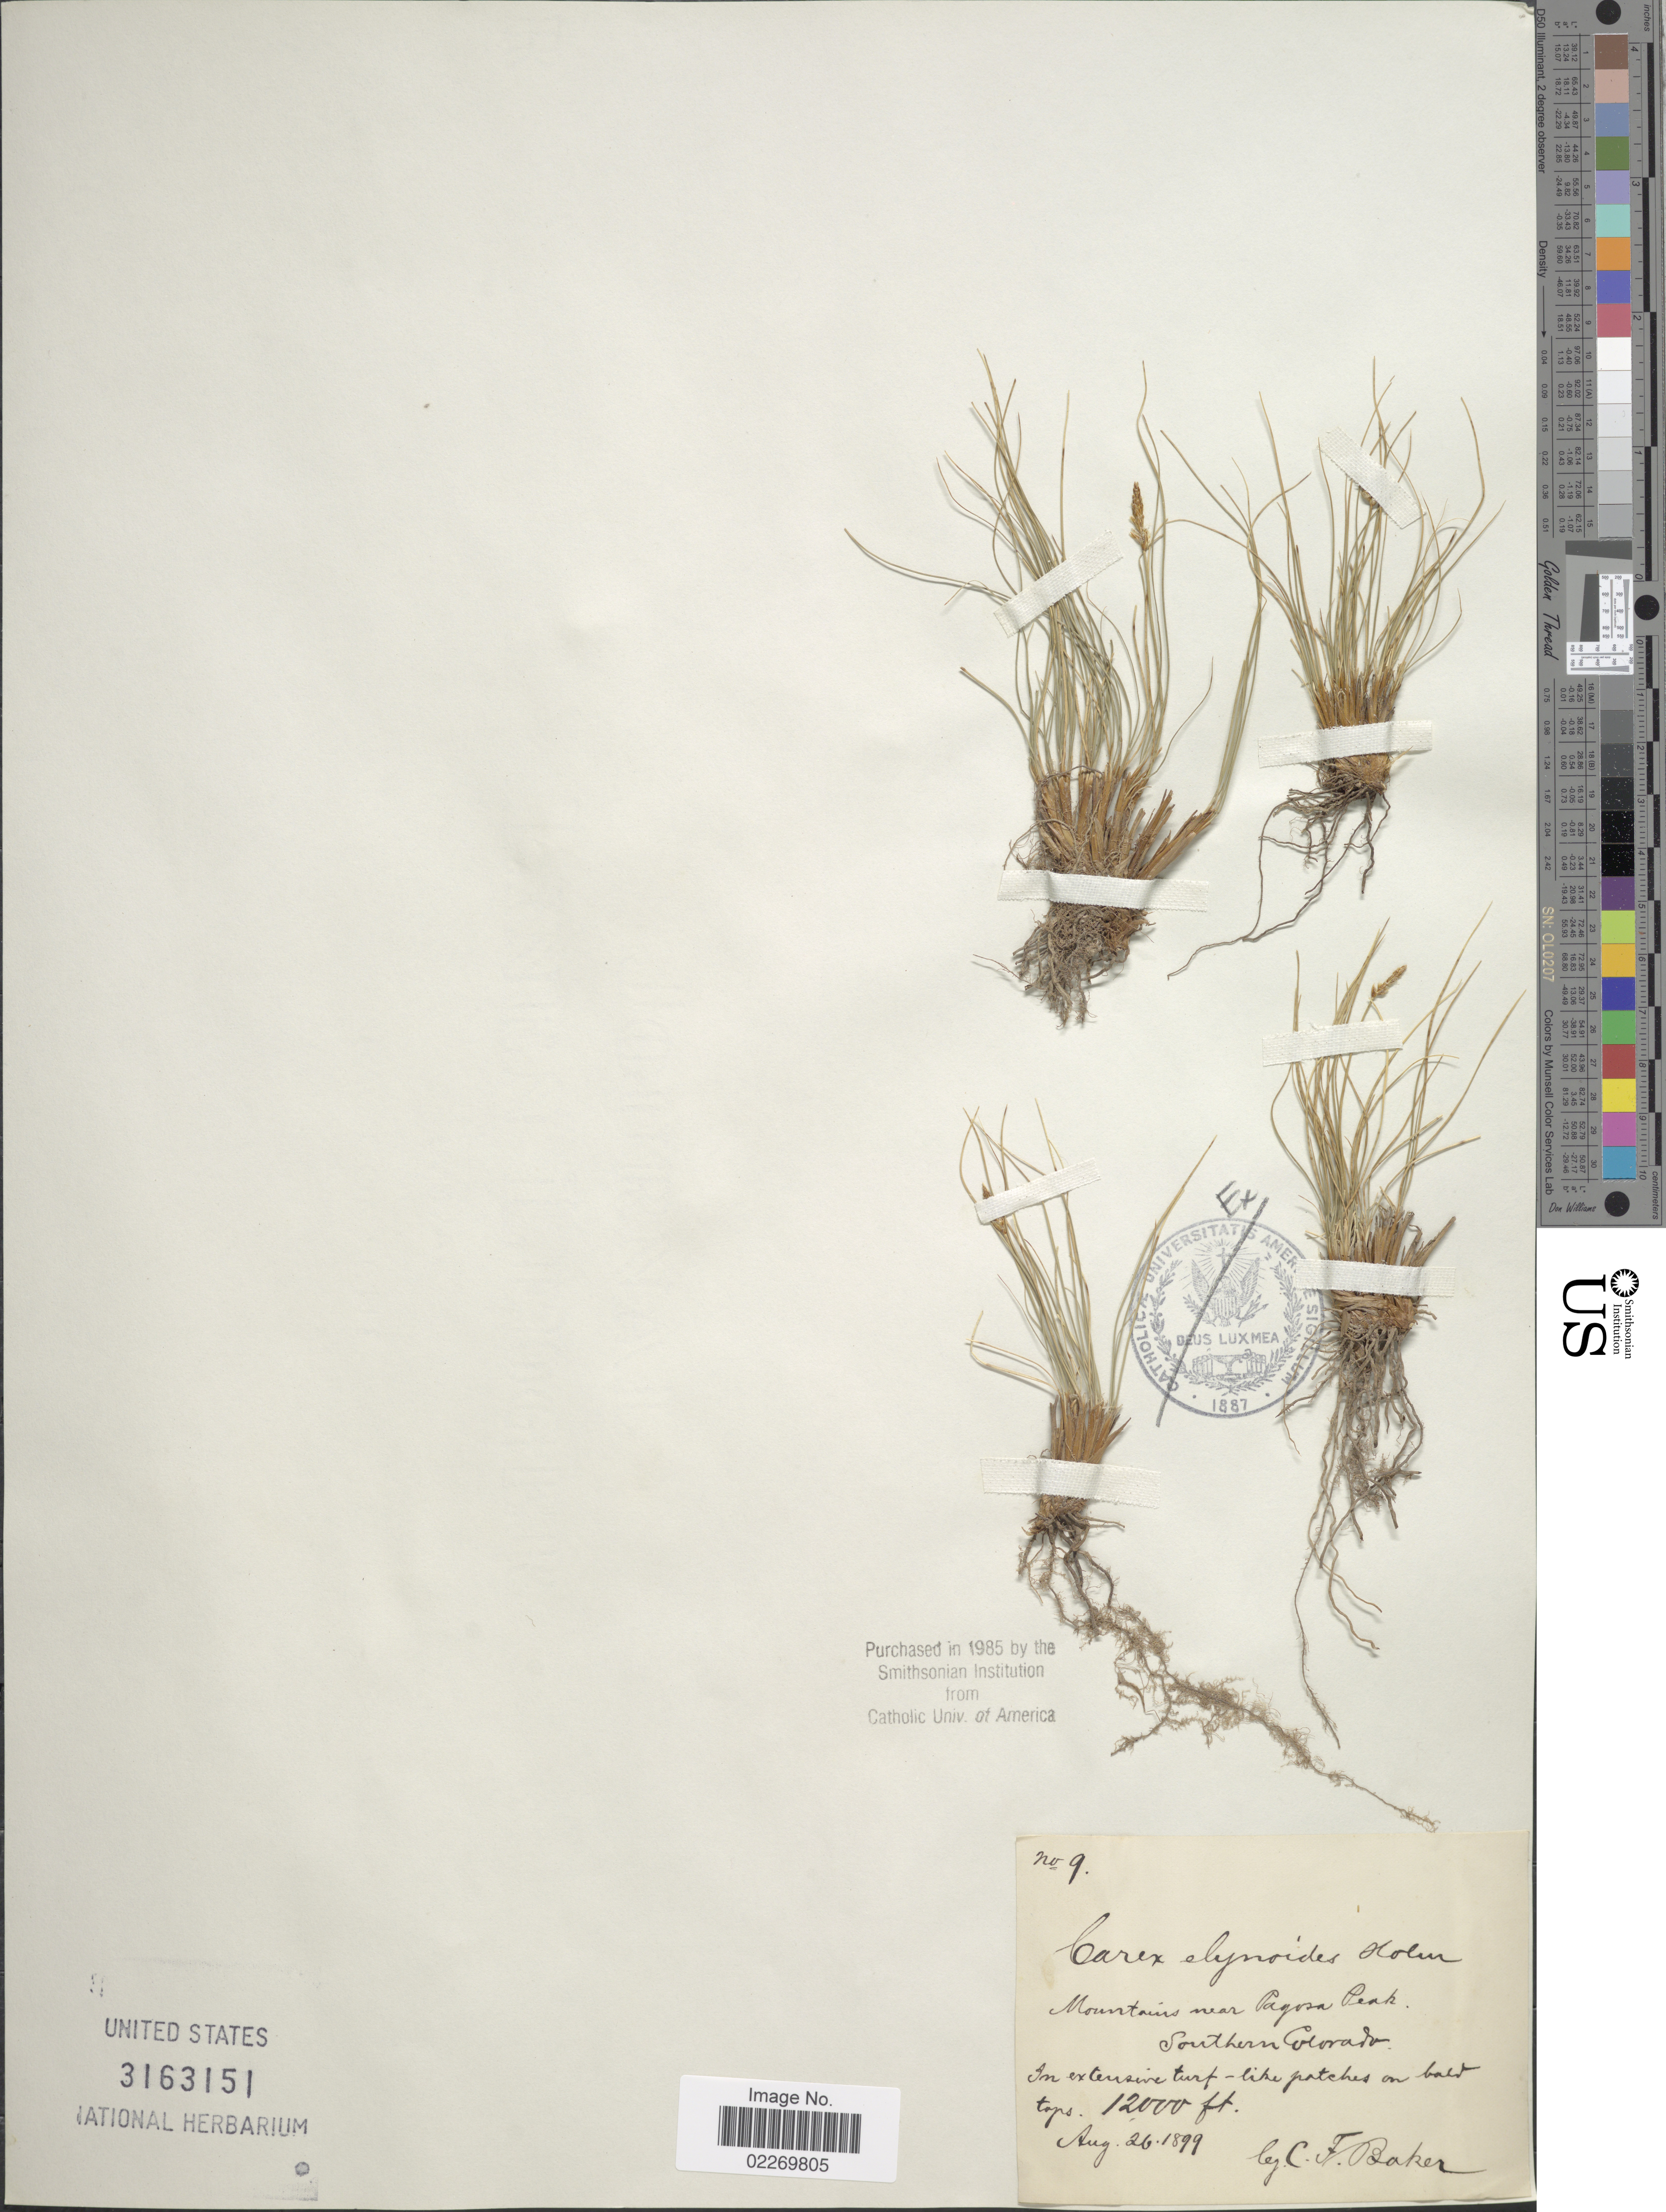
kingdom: Plantae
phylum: Tracheophyta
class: Liliopsida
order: Poales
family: Cyperaceae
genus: Carex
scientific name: Carex elynoides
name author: Holm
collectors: C. F. Baker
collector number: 9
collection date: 1899-08-26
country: United States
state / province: Colorado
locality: Mountains near Pagosa Peak. Southern Colorado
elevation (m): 3658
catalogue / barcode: US 3163151